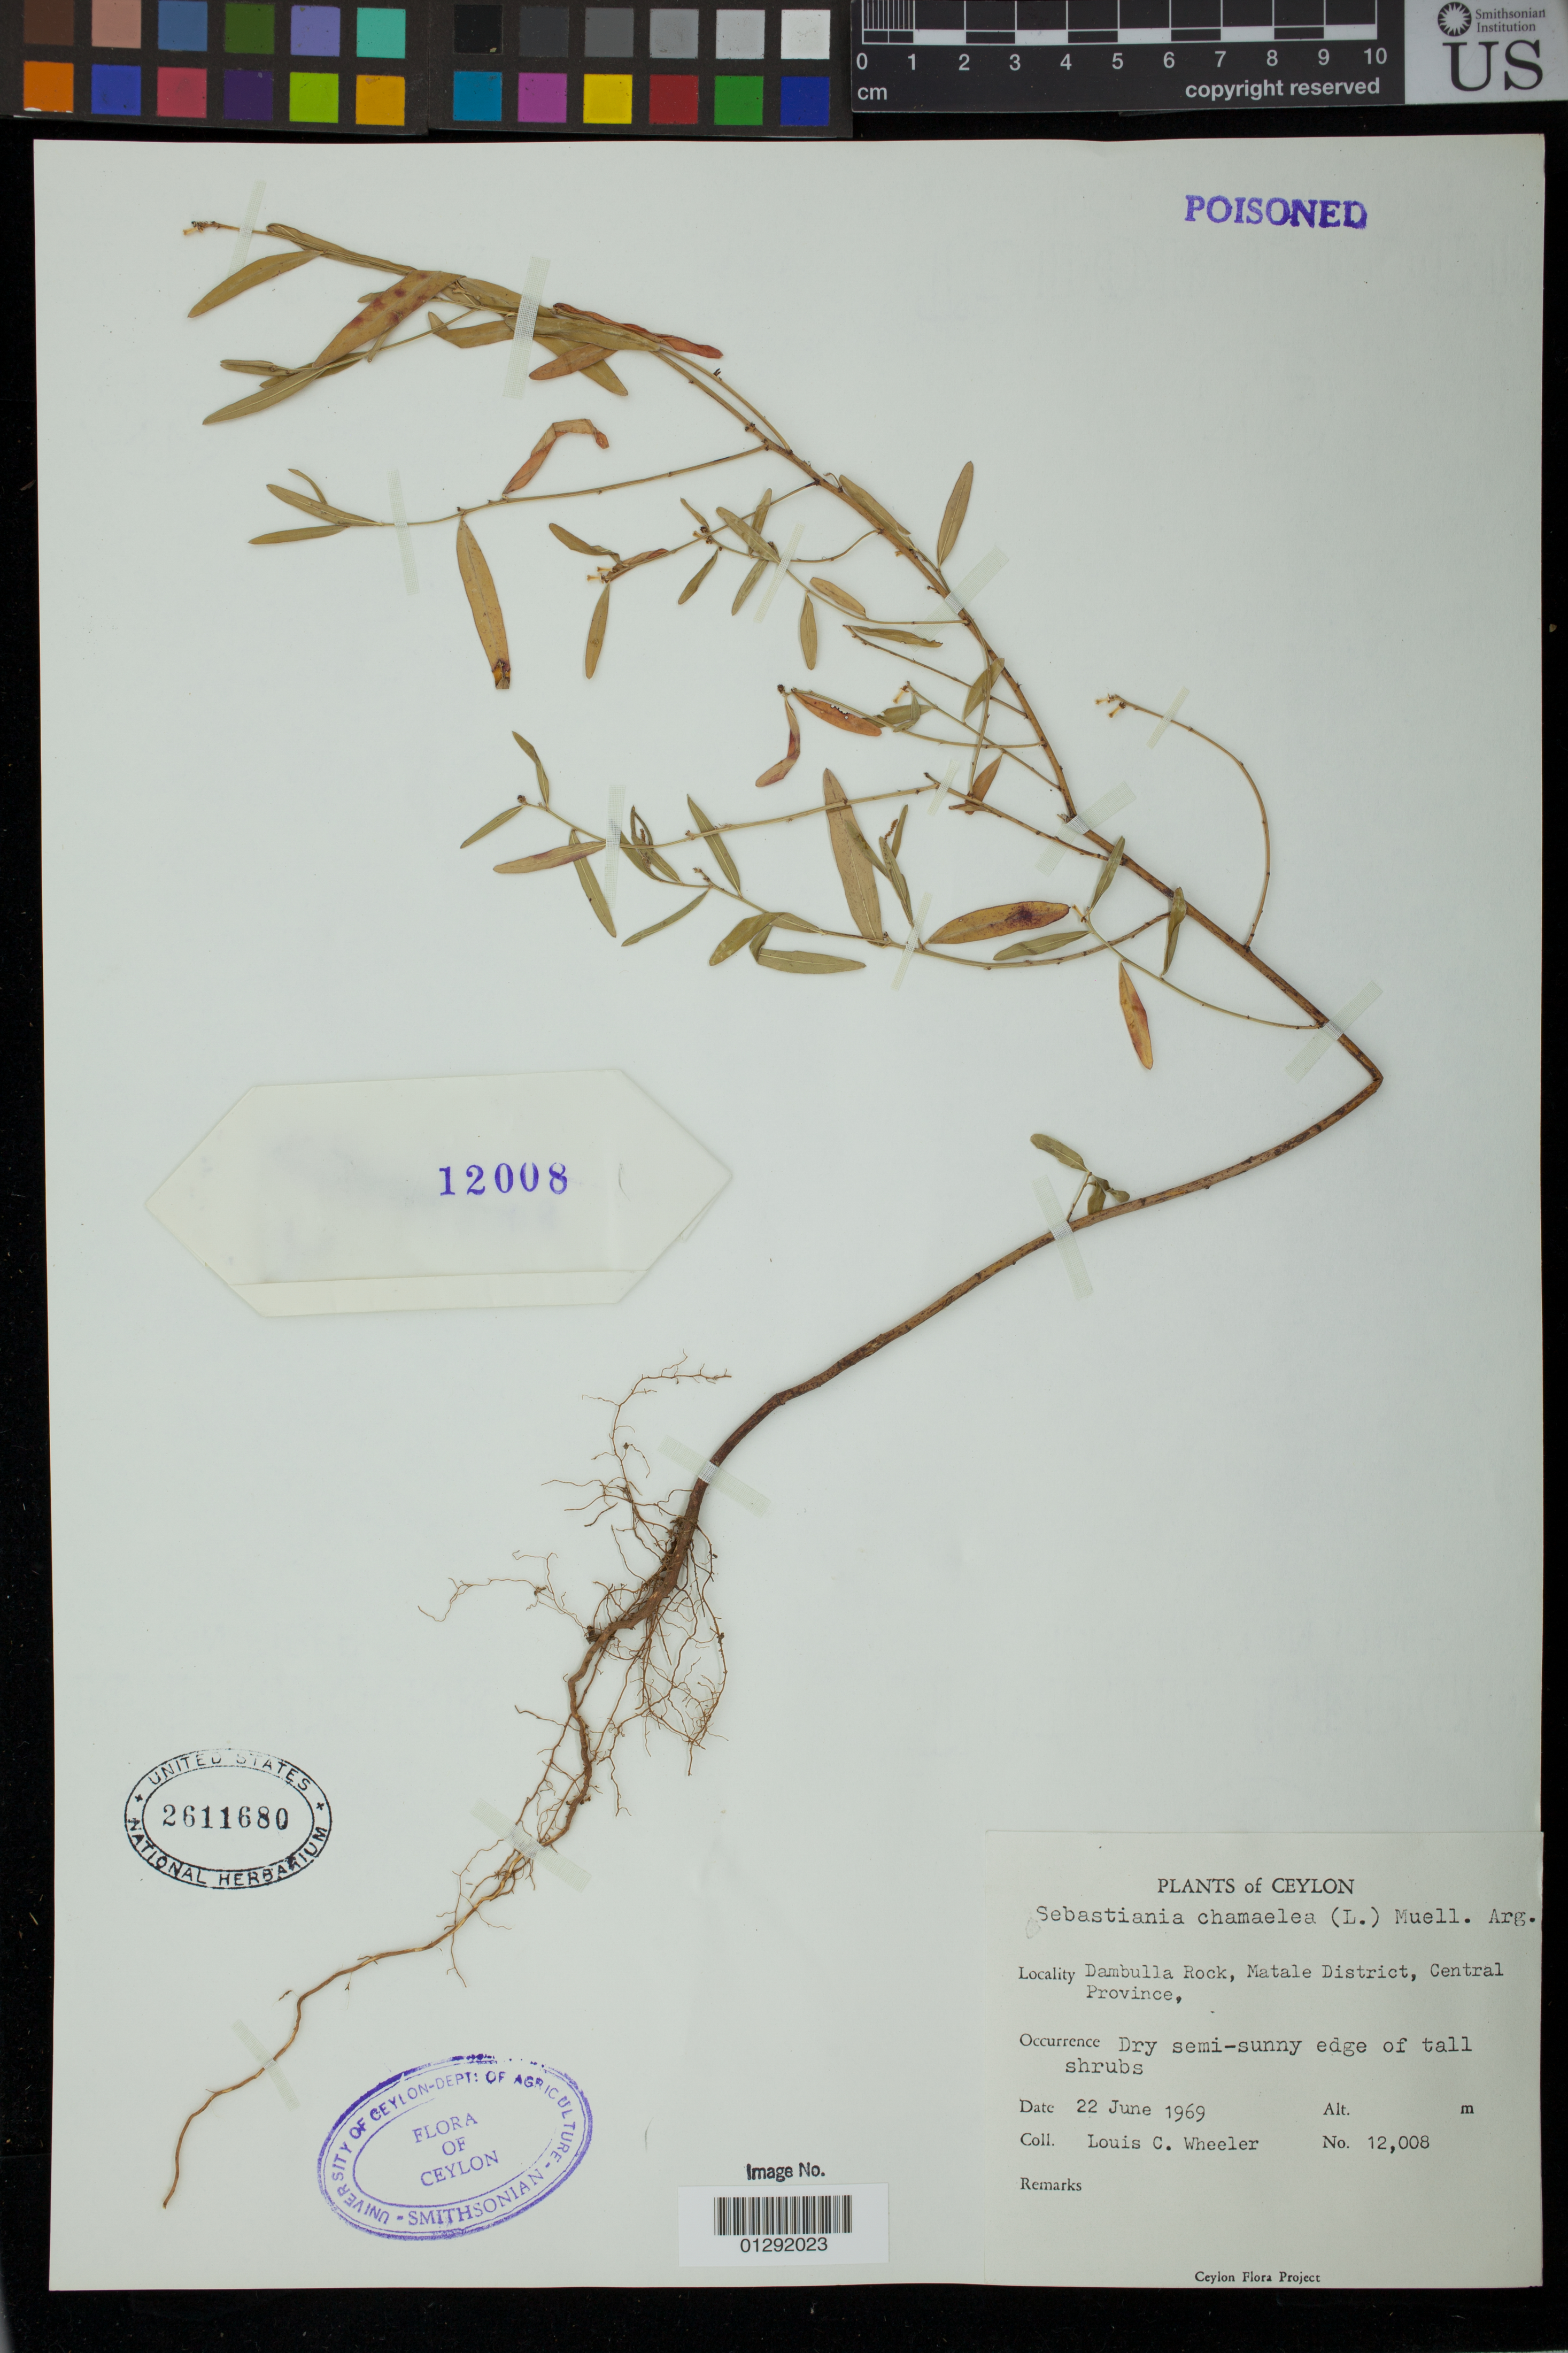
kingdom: Plantae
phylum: Tracheophyta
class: Magnoliopsida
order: Malpighiales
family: Euphorbiaceae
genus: Sebastiania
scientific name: Sebastiania chamaelea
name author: (L.) Müll. Arg.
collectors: L. C. Wheeler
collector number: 12008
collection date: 1969-06-22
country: Sri Lanka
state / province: Central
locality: Ceylon. Dambulla Rock, Matale District.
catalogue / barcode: US 2611680